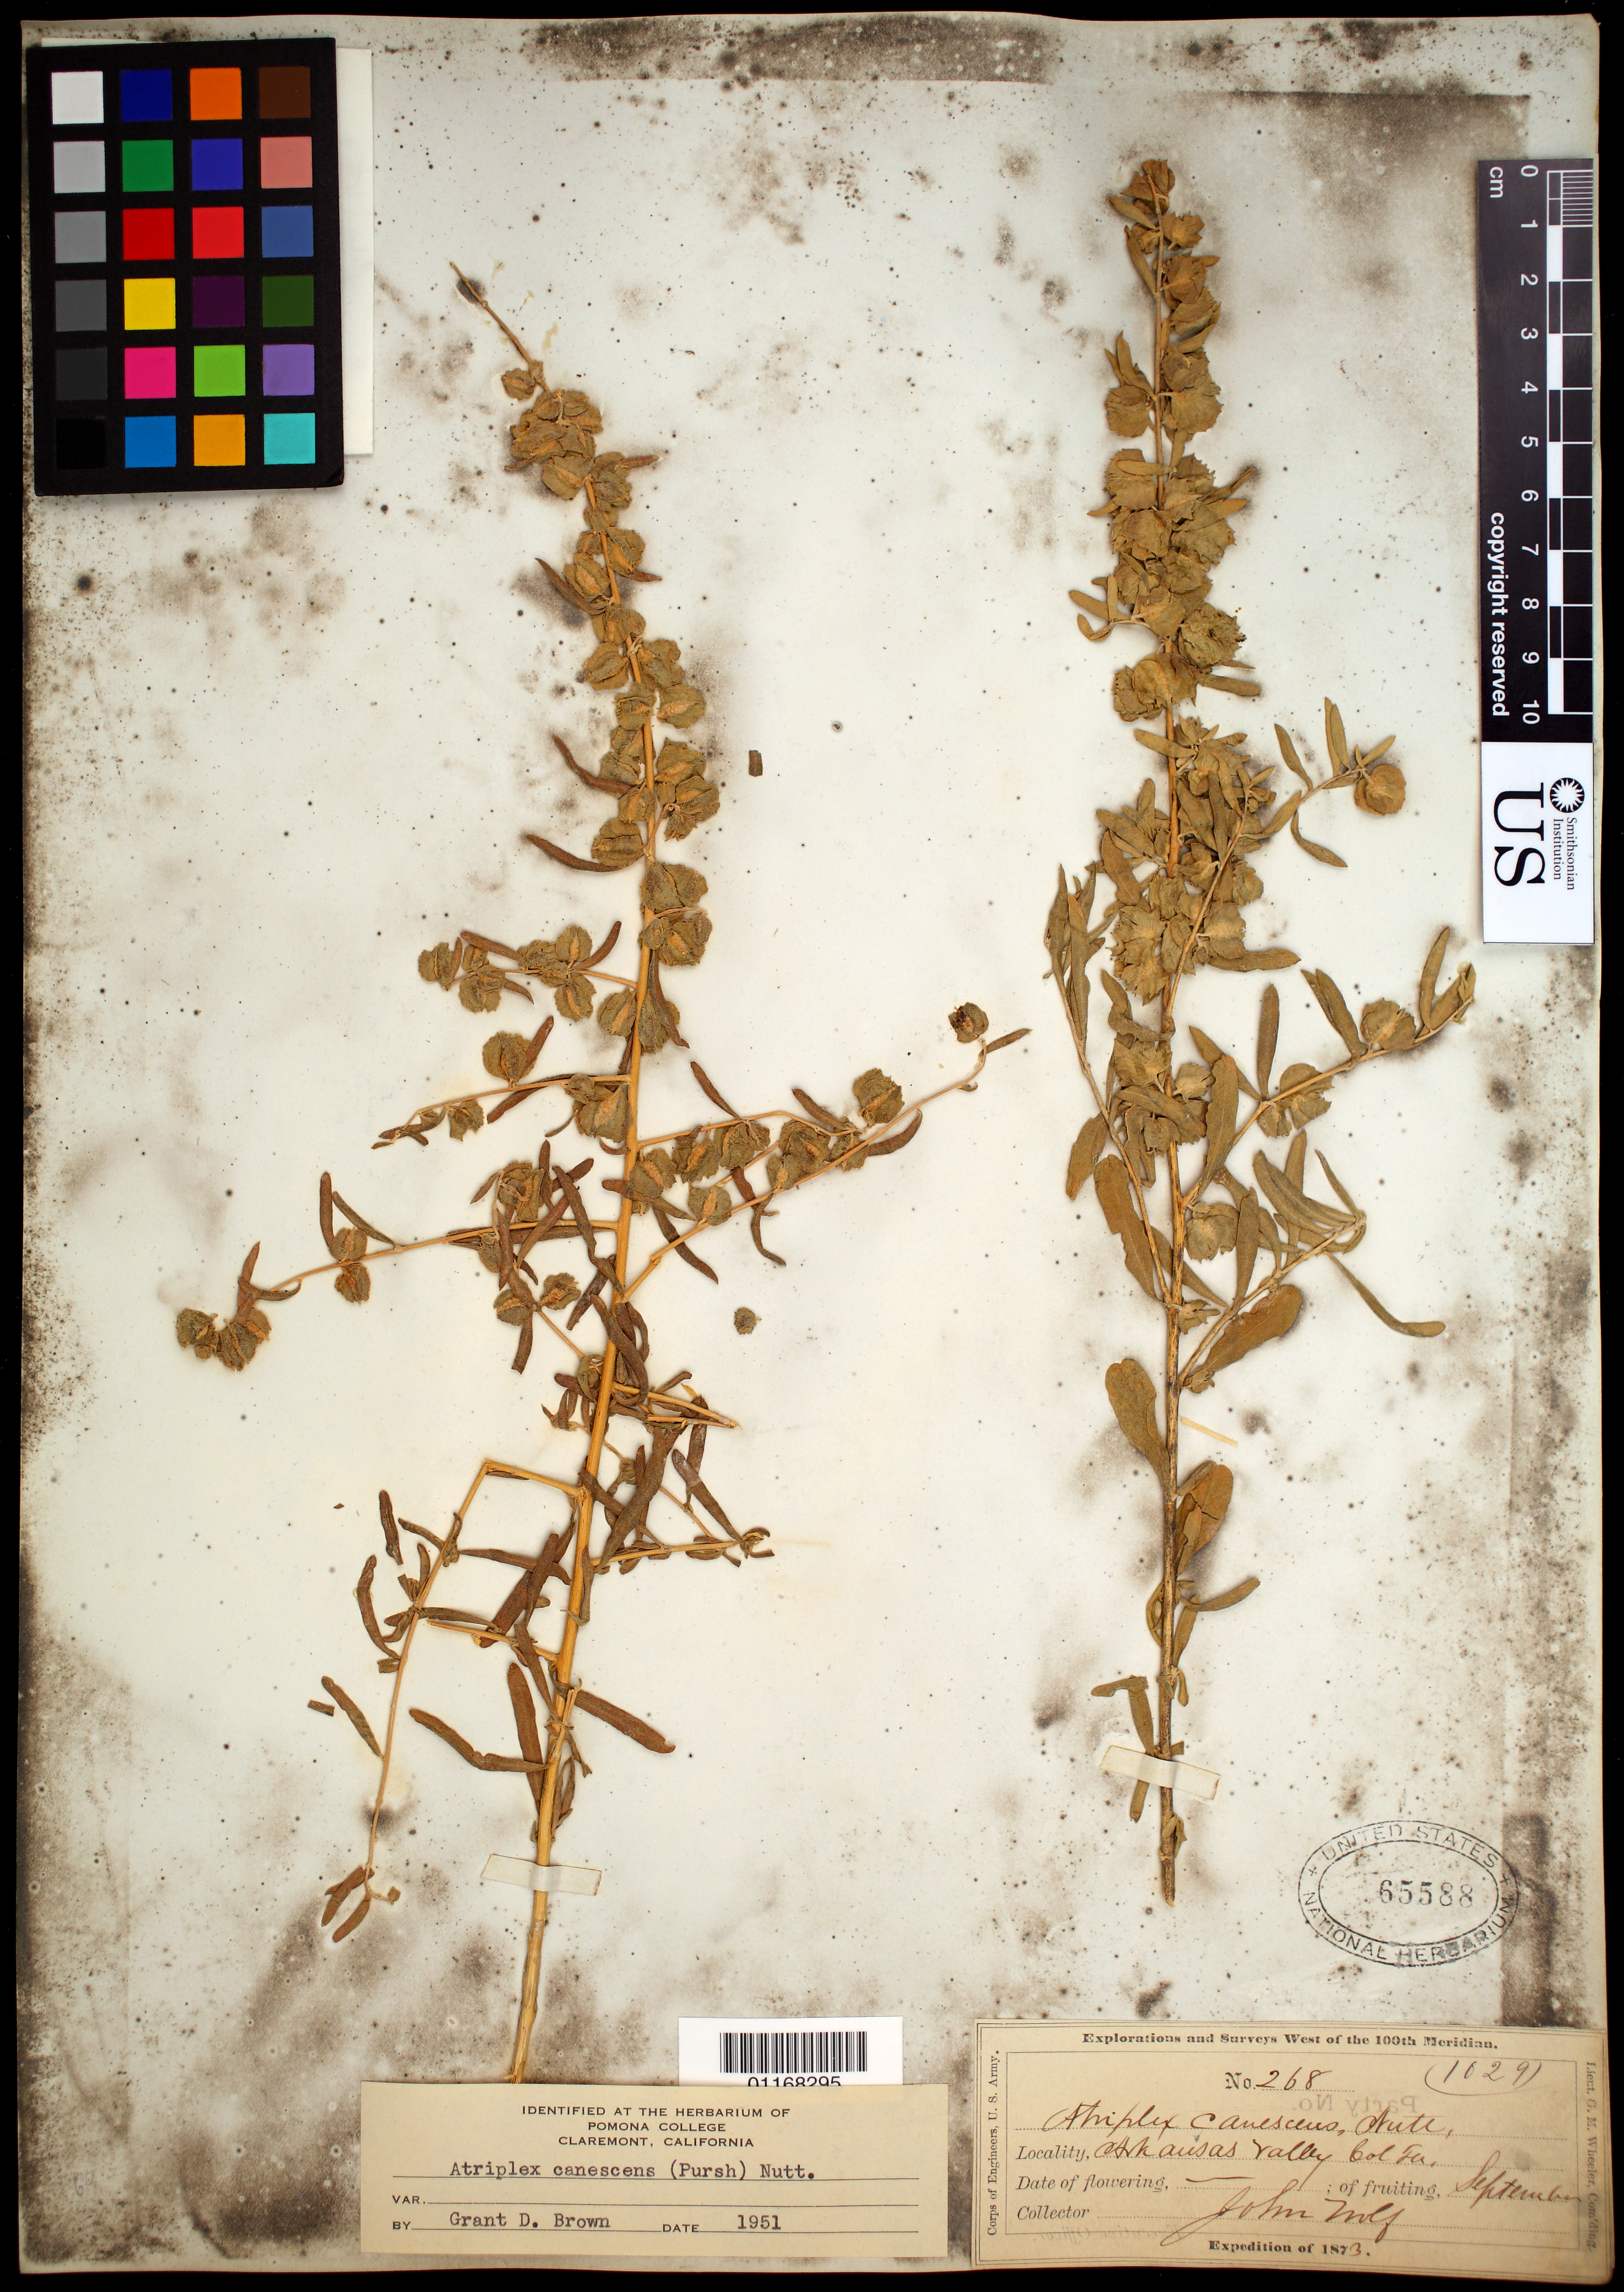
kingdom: Plantae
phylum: Tracheophyta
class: Magnoliopsida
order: Caryophyllales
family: Amaranthaceae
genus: Atriplex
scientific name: Atriplex canescens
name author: (Pursh) Nutt.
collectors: J. Wolf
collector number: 268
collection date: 1873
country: United States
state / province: Colorado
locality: Arkansas Valley.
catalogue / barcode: US 65588